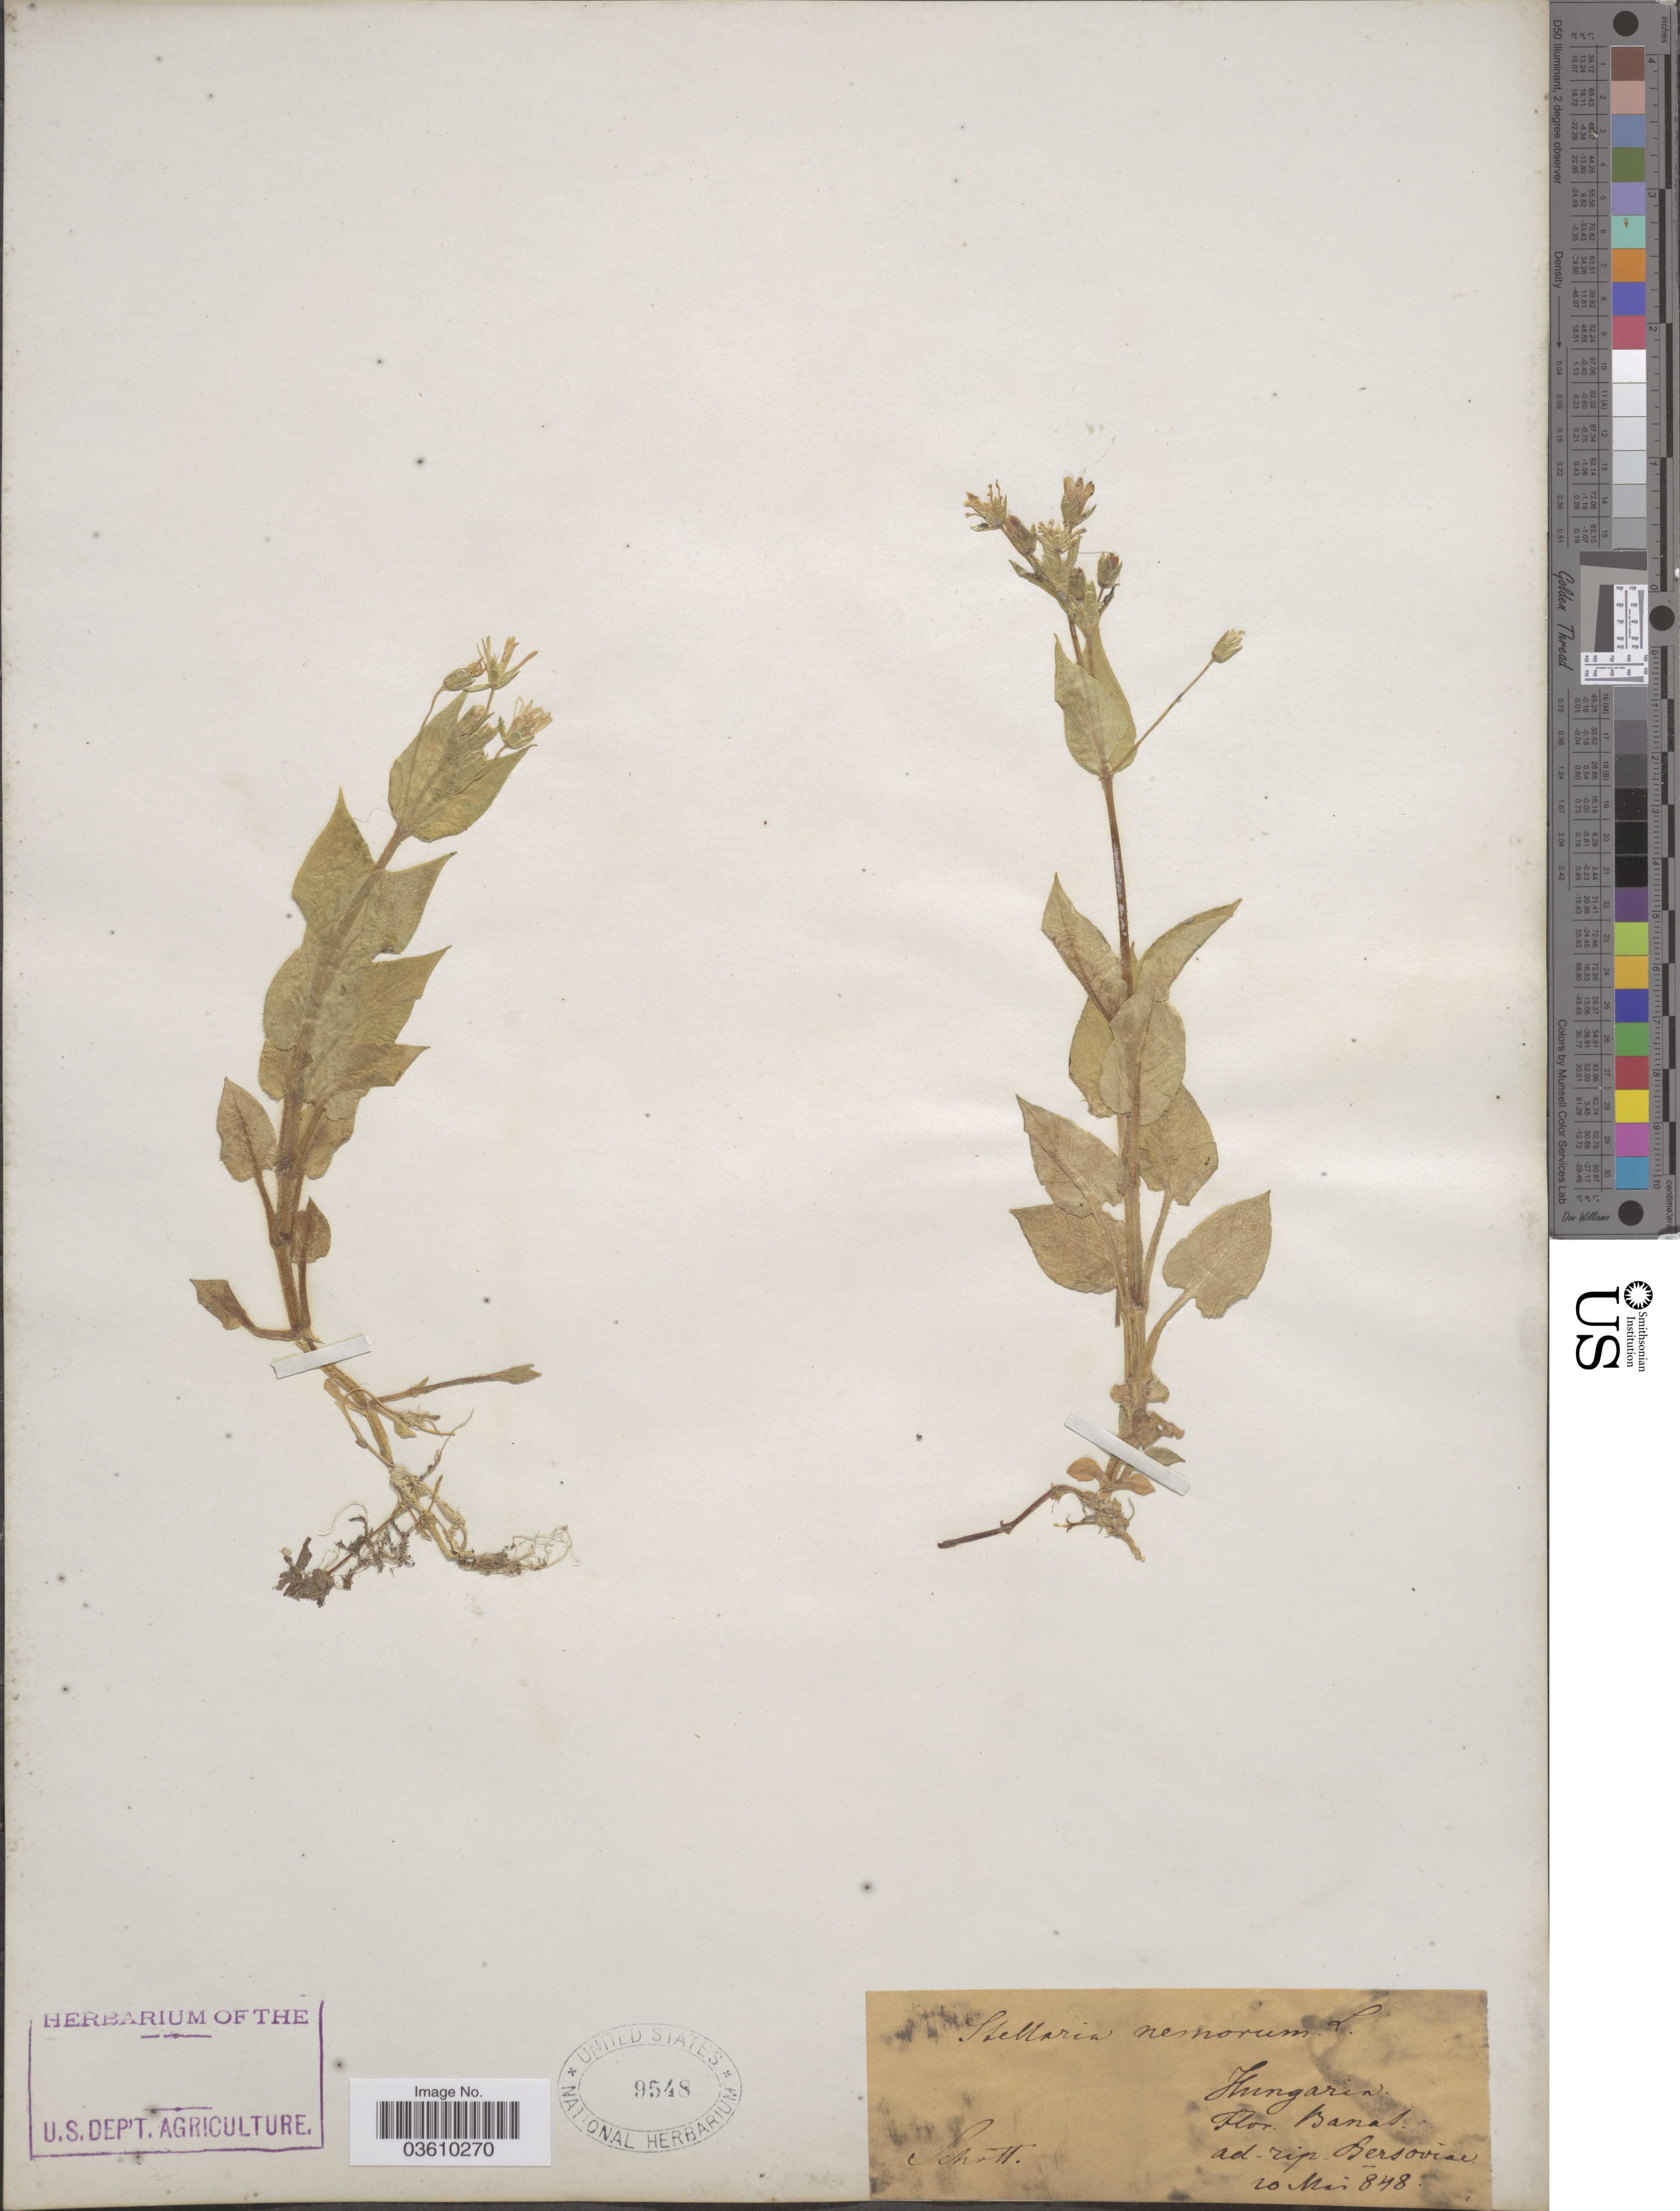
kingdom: Plantae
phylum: Tracheophyta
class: Magnoliopsida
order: Caryophyllales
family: Caryophyllaceae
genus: Stellaria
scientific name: Stellaria nemorum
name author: L.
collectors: Schott, --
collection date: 1848-05-20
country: Romania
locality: Flor. Banat, ad rip. Bersoviae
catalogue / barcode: US 9548